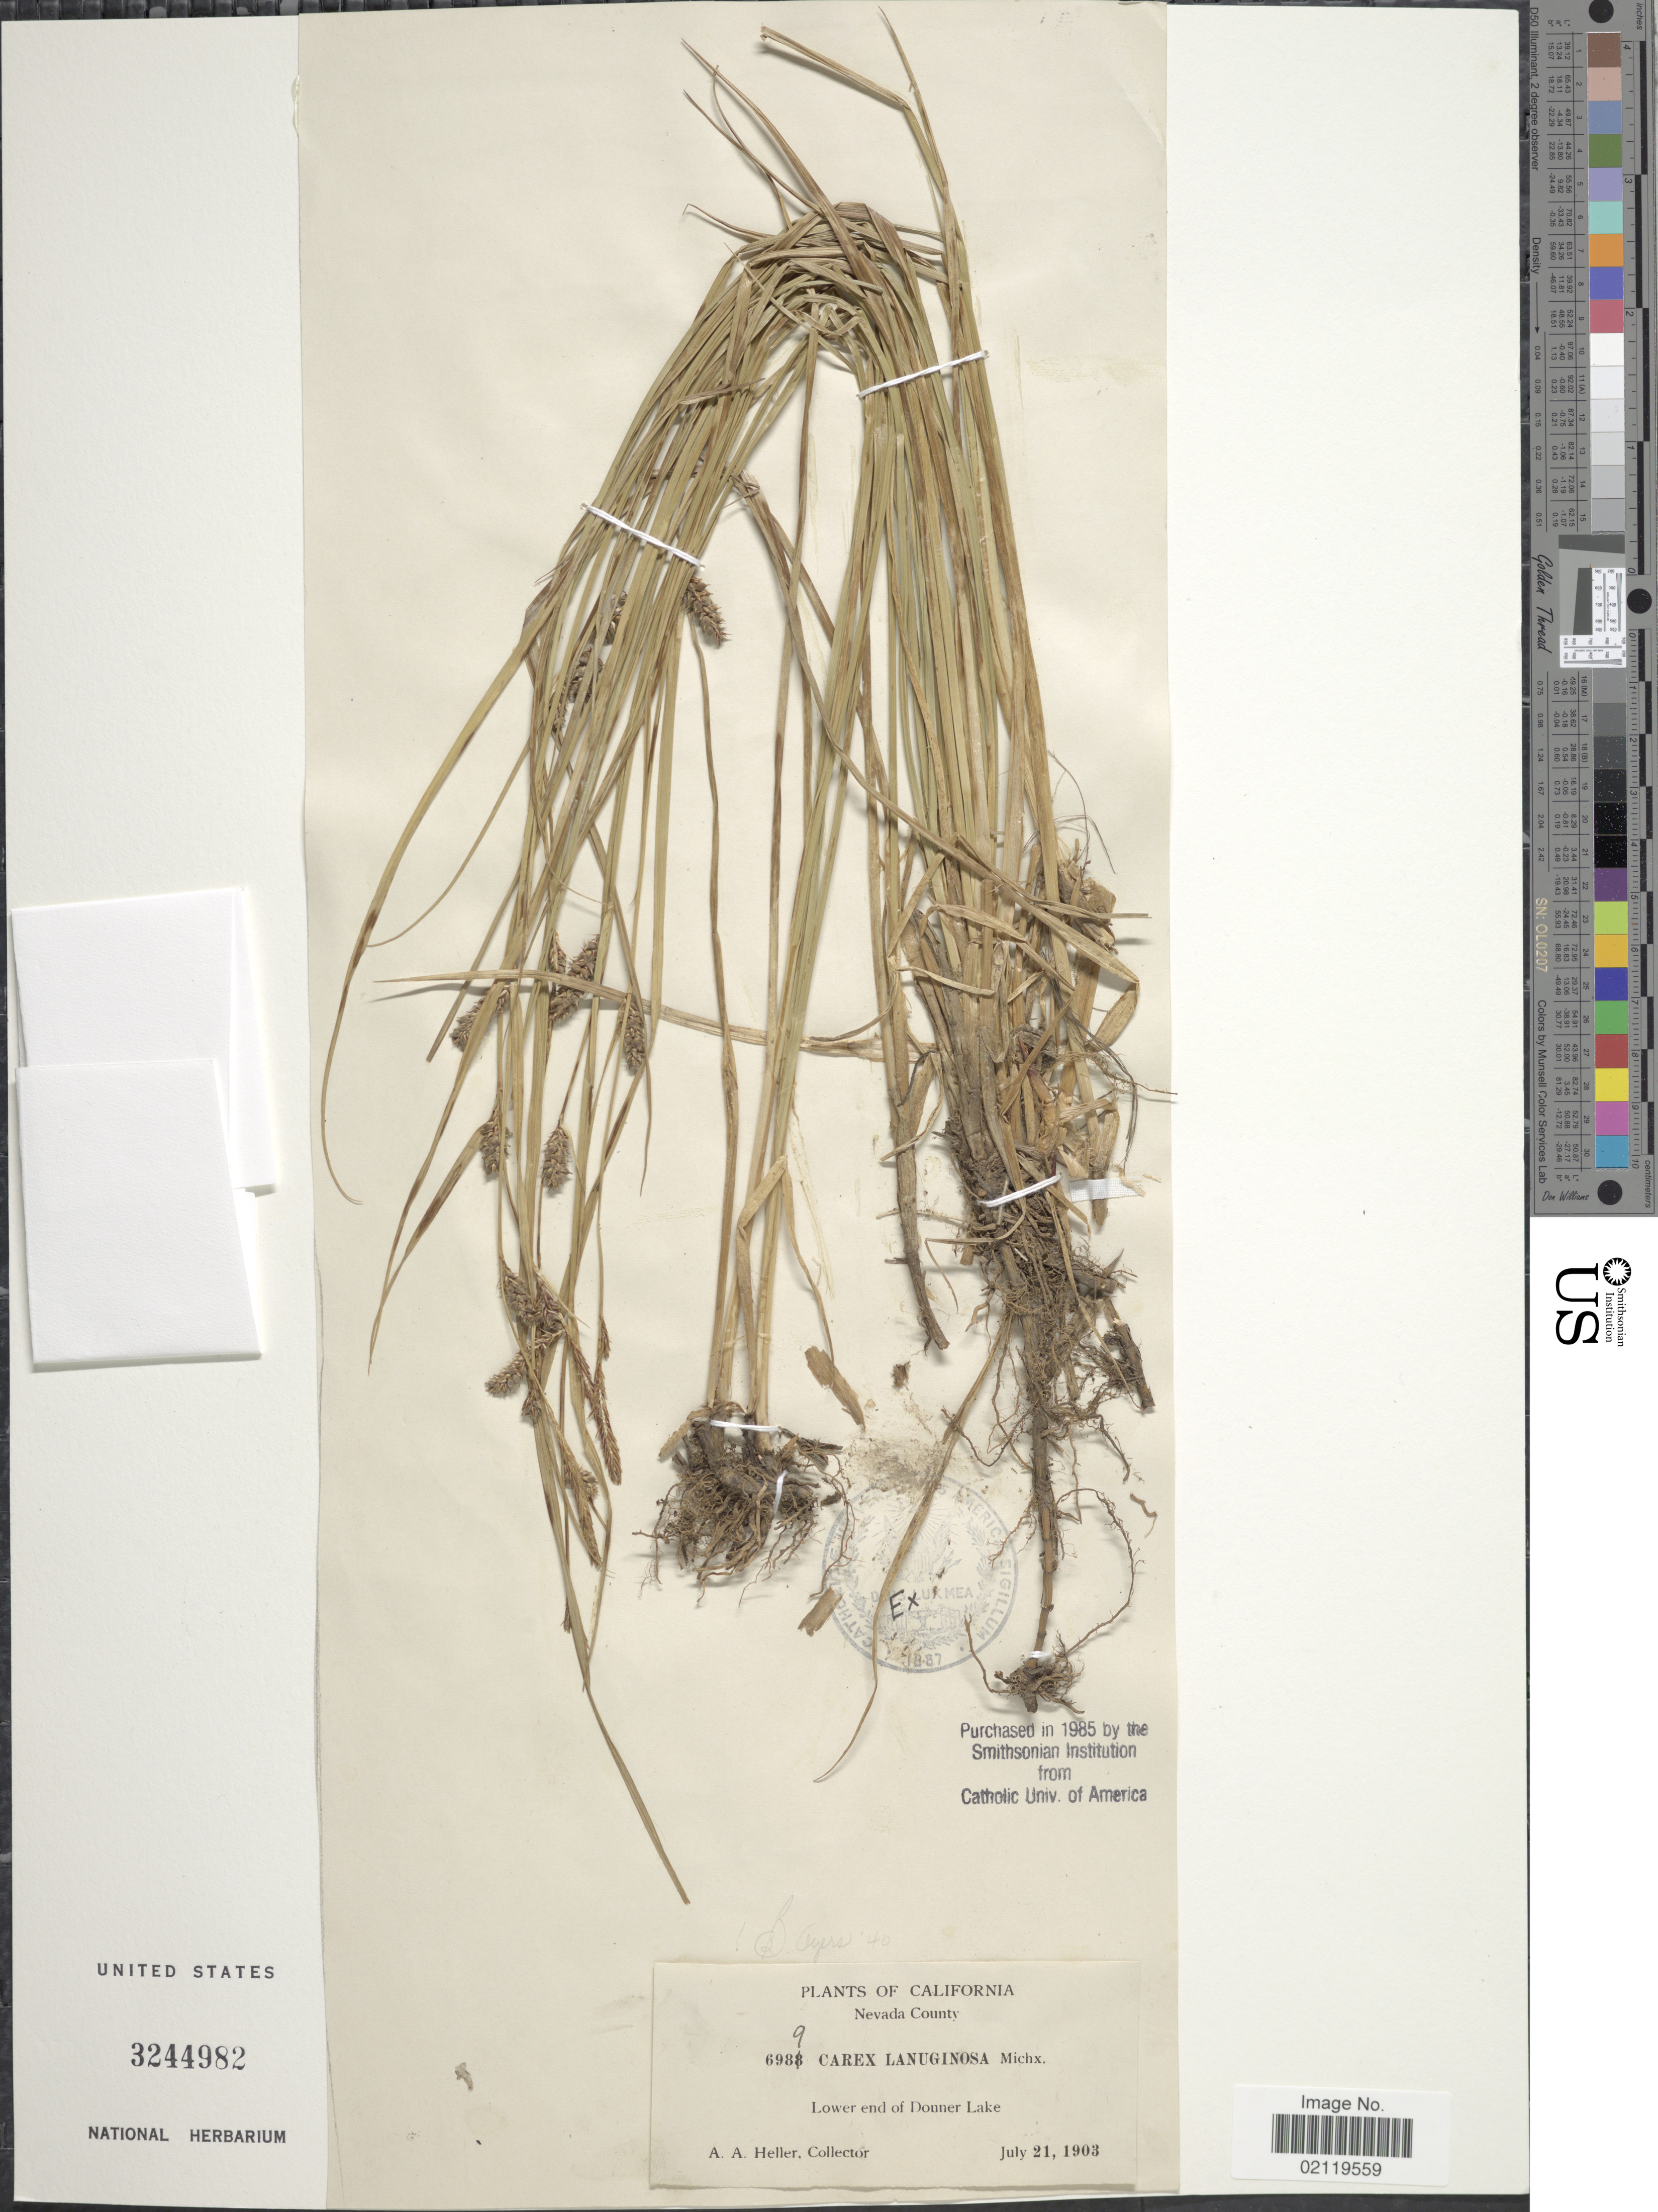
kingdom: Plantae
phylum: Tracheophyta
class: Liliopsida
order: Poales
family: Cyperaceae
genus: Carex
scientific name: Carex pellita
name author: Muhl. ex Willd.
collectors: A. A. Heller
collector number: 6989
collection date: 1903-07-21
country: United States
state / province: California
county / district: Nevada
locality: Nevada County. Lower end of Donner Lake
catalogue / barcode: US 3244982